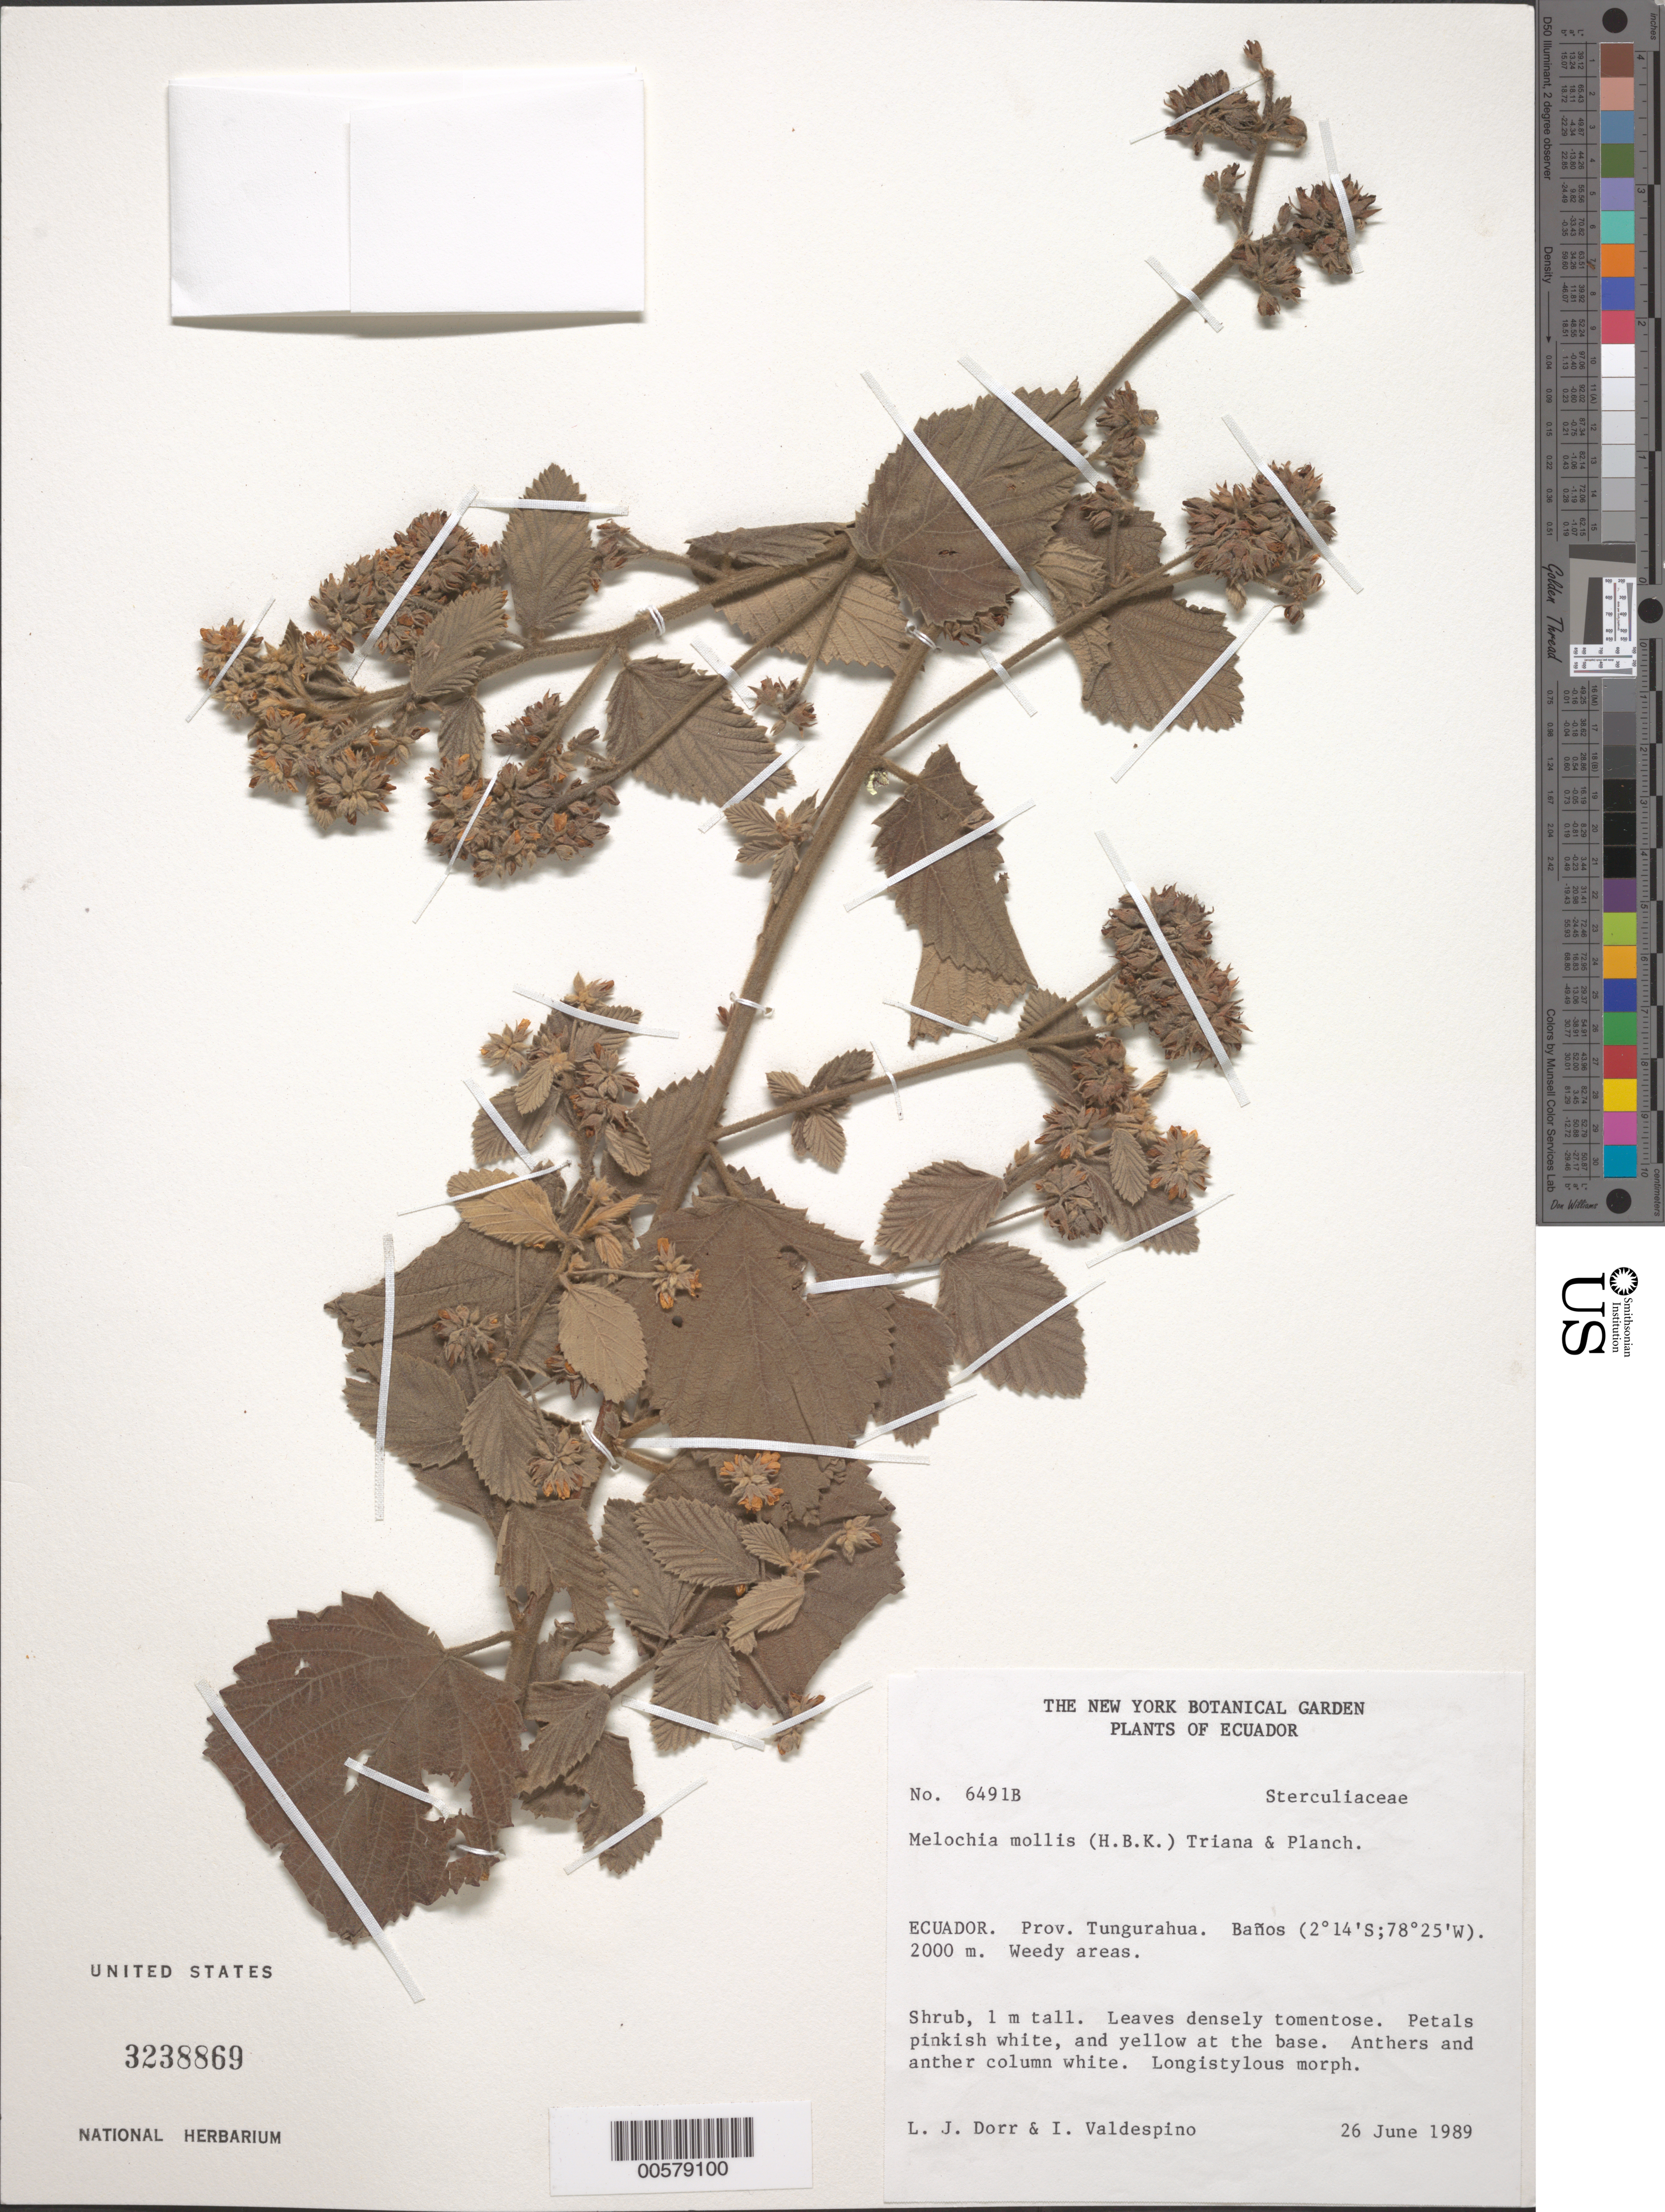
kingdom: Plantae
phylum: Tracheophyta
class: Magnoliopsida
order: Malvales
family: Malvaceae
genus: Melochia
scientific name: Melochia mollis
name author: (Kunth) Triana & Planch.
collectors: L. J. Dorr & I. A. Valdespino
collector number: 6491B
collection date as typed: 26 Jun 1989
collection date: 1989-06-26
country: Ecuador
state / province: Tungurahua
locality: Baños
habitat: Weedy areas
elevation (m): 2000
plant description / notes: NY, US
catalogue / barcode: US 3238869